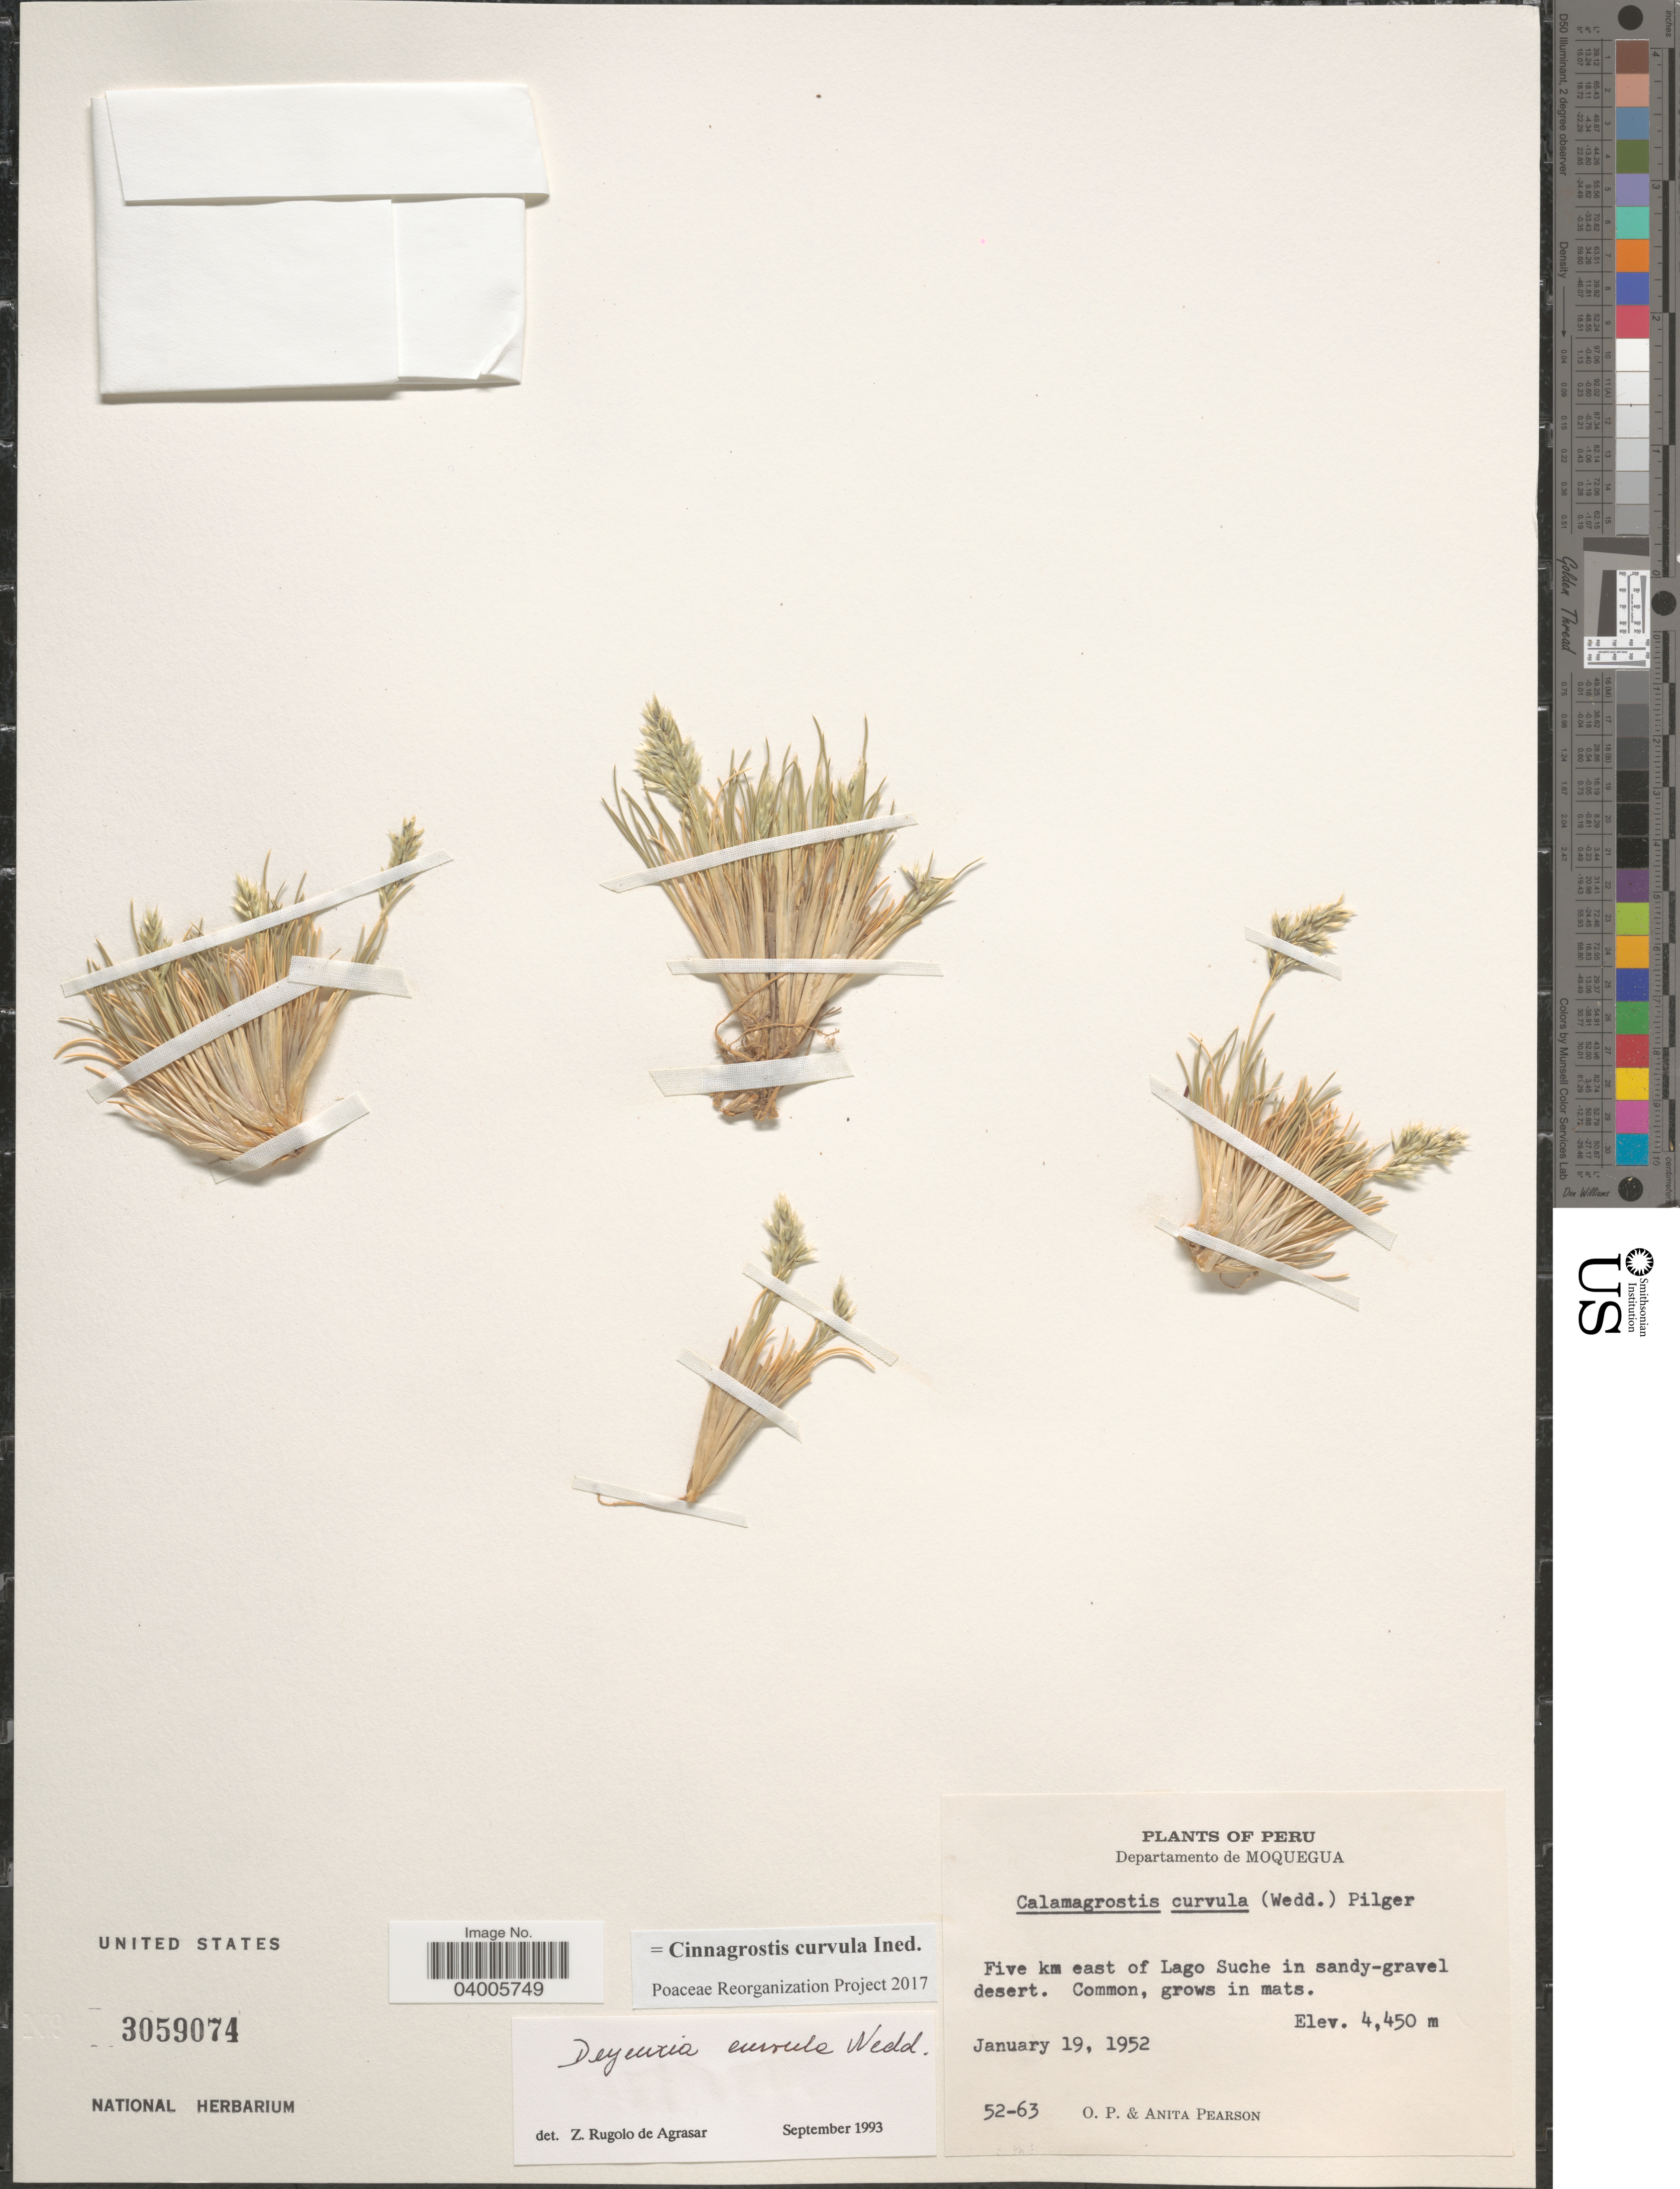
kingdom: Plantae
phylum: Tracheophyta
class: Liliopsida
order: Poales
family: Poaceae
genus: Cinnagrostis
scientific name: Cinnagrostis curvula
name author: (Wedd.) P.M. Peterson et al.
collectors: O. P. Pearson & A. Pearson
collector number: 52-63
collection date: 1952-01-19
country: Peru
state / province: Moquegua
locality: Departamento de Moquegua. Five km east of Lago Suche in sandy-gravel desert.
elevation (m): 4450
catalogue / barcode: US 3059074